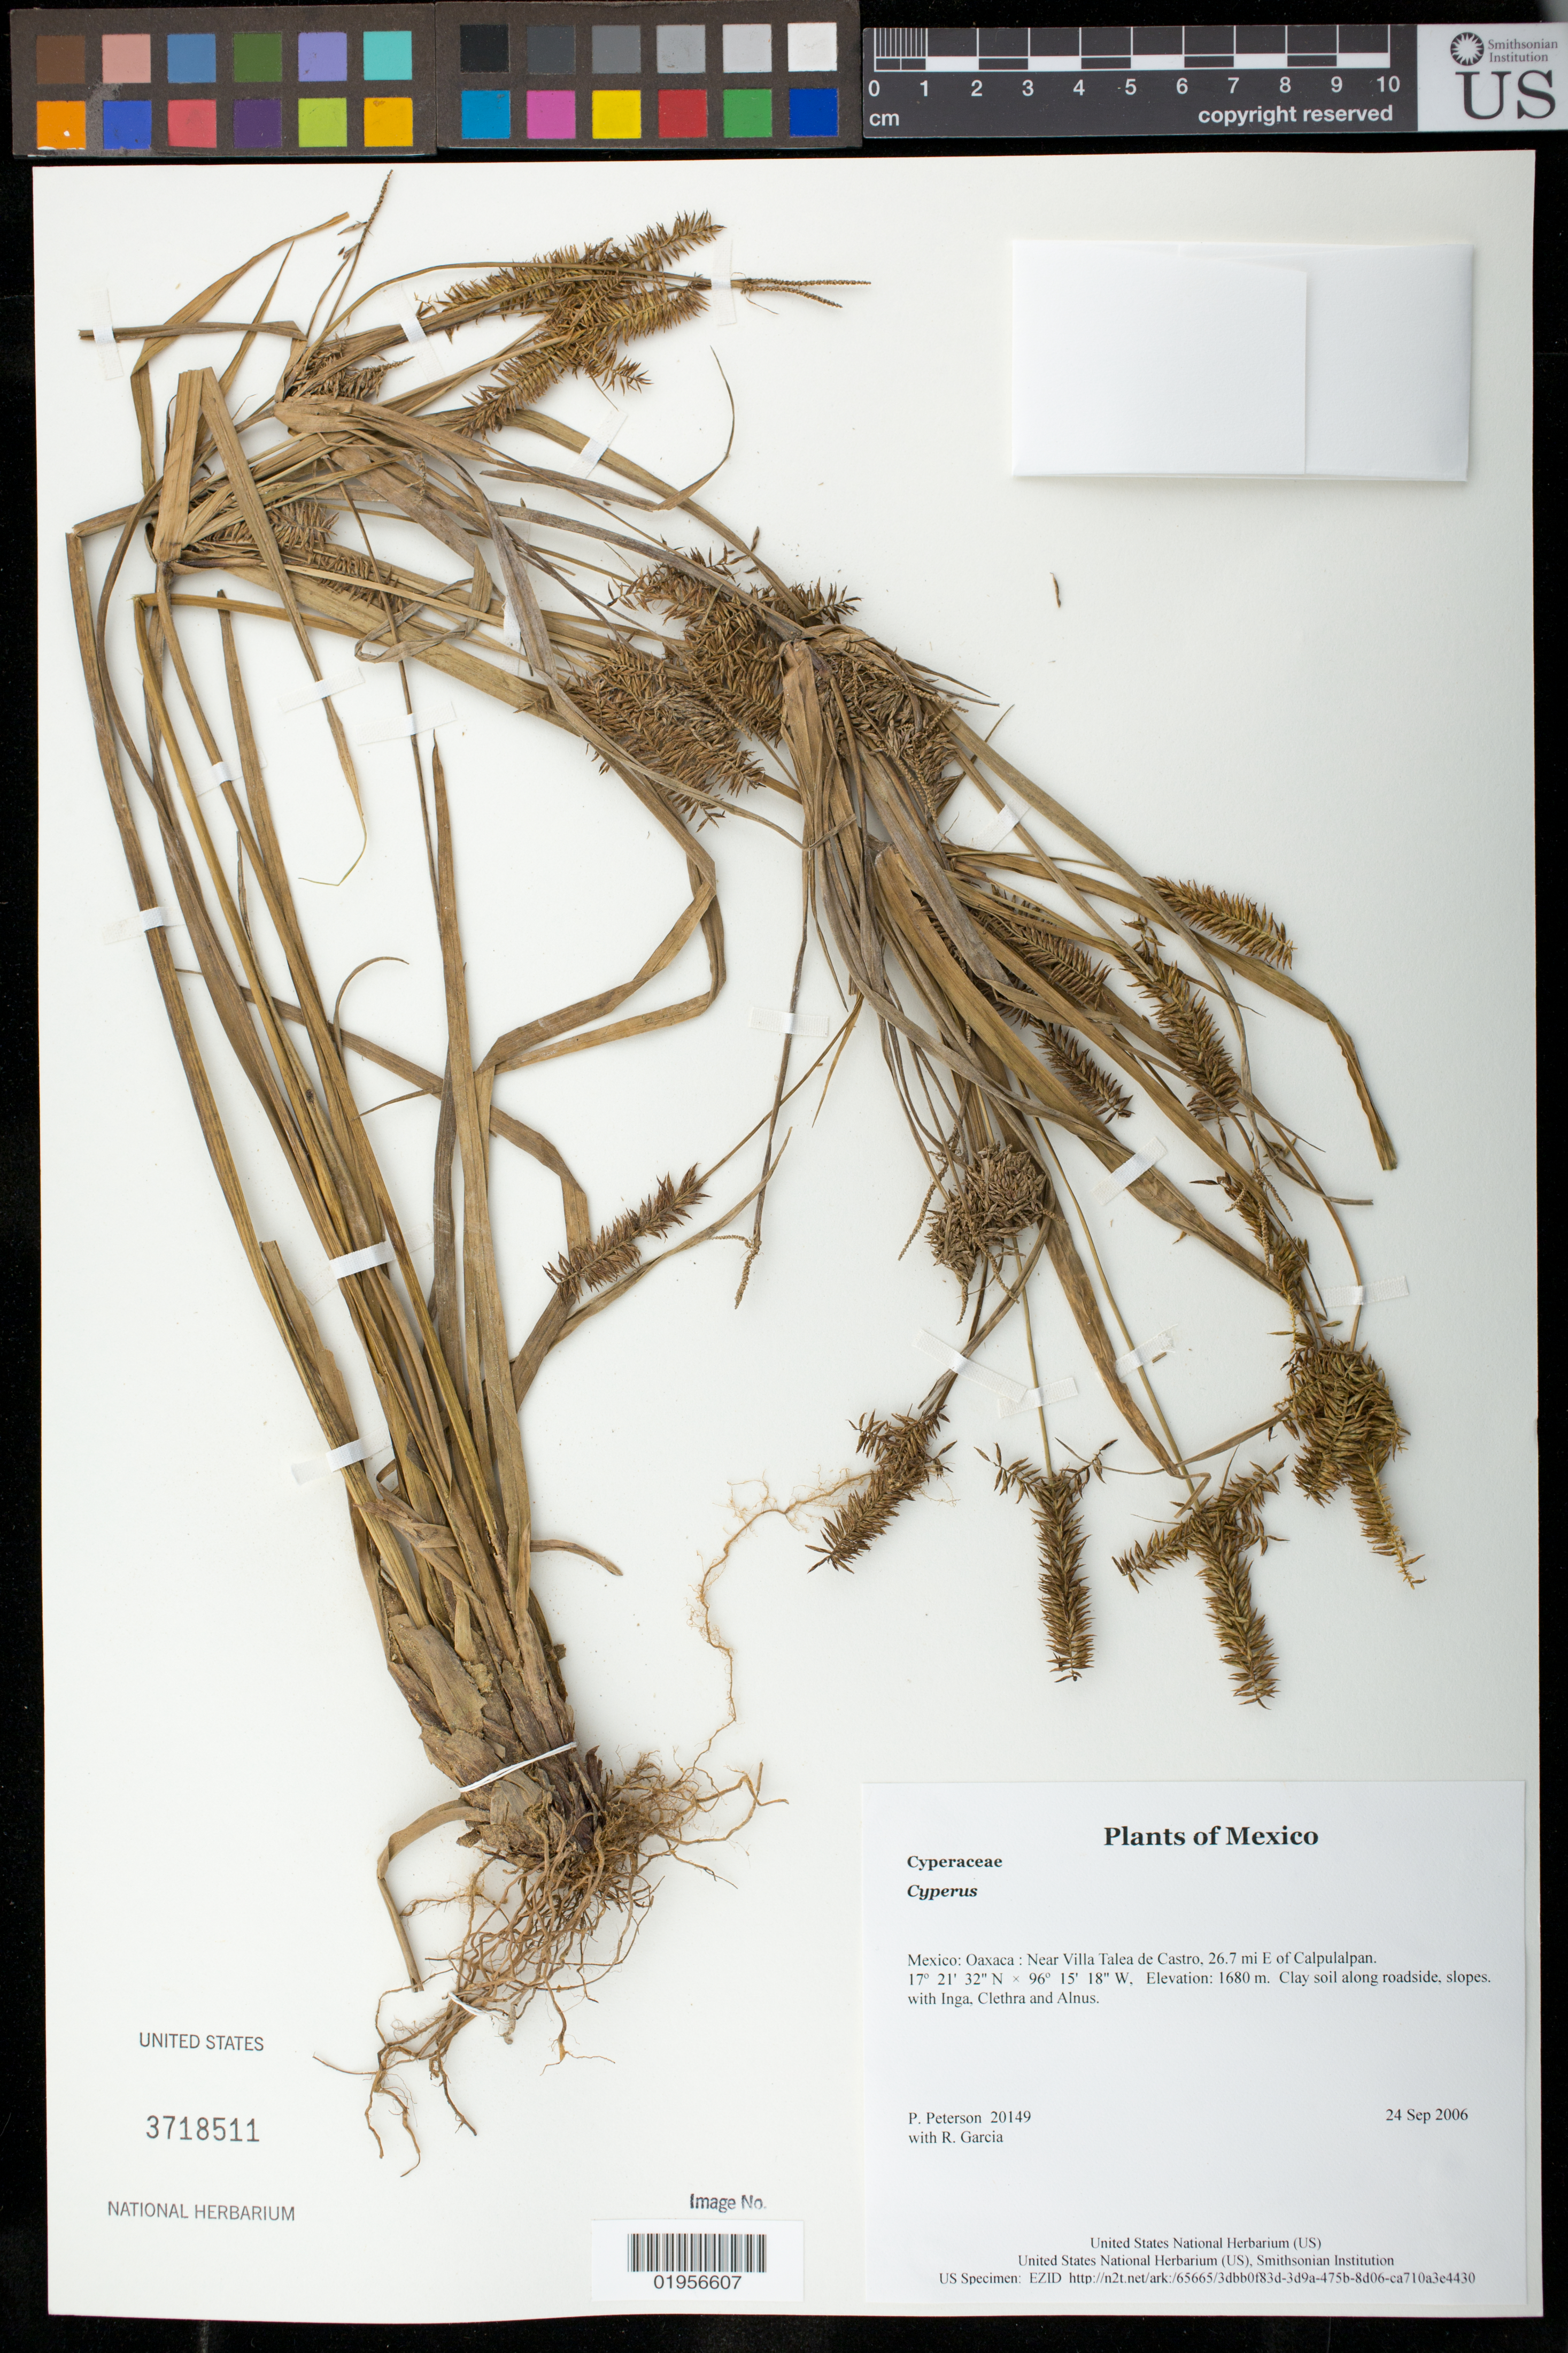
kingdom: Plantae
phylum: Tracheophyta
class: Liliopsida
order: Poales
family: Cyperaceae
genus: Cyperus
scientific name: Cyperus hermaphroditus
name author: (Jacq.) Standl.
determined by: Strong, Mark T., (BOT), Smithsonian Institution - National Museum of Natural History (UNITED STATES)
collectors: P. M. Peterson & R. Garcia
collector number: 20149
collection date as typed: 24 Sep 2006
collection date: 2006-09-24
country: Mexico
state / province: Oaxaca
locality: Near Villa Talea de Castro, 26.7 mi E of Calpulalpan.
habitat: Clay soil along roadside, slopes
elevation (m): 1680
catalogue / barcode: US 3718511